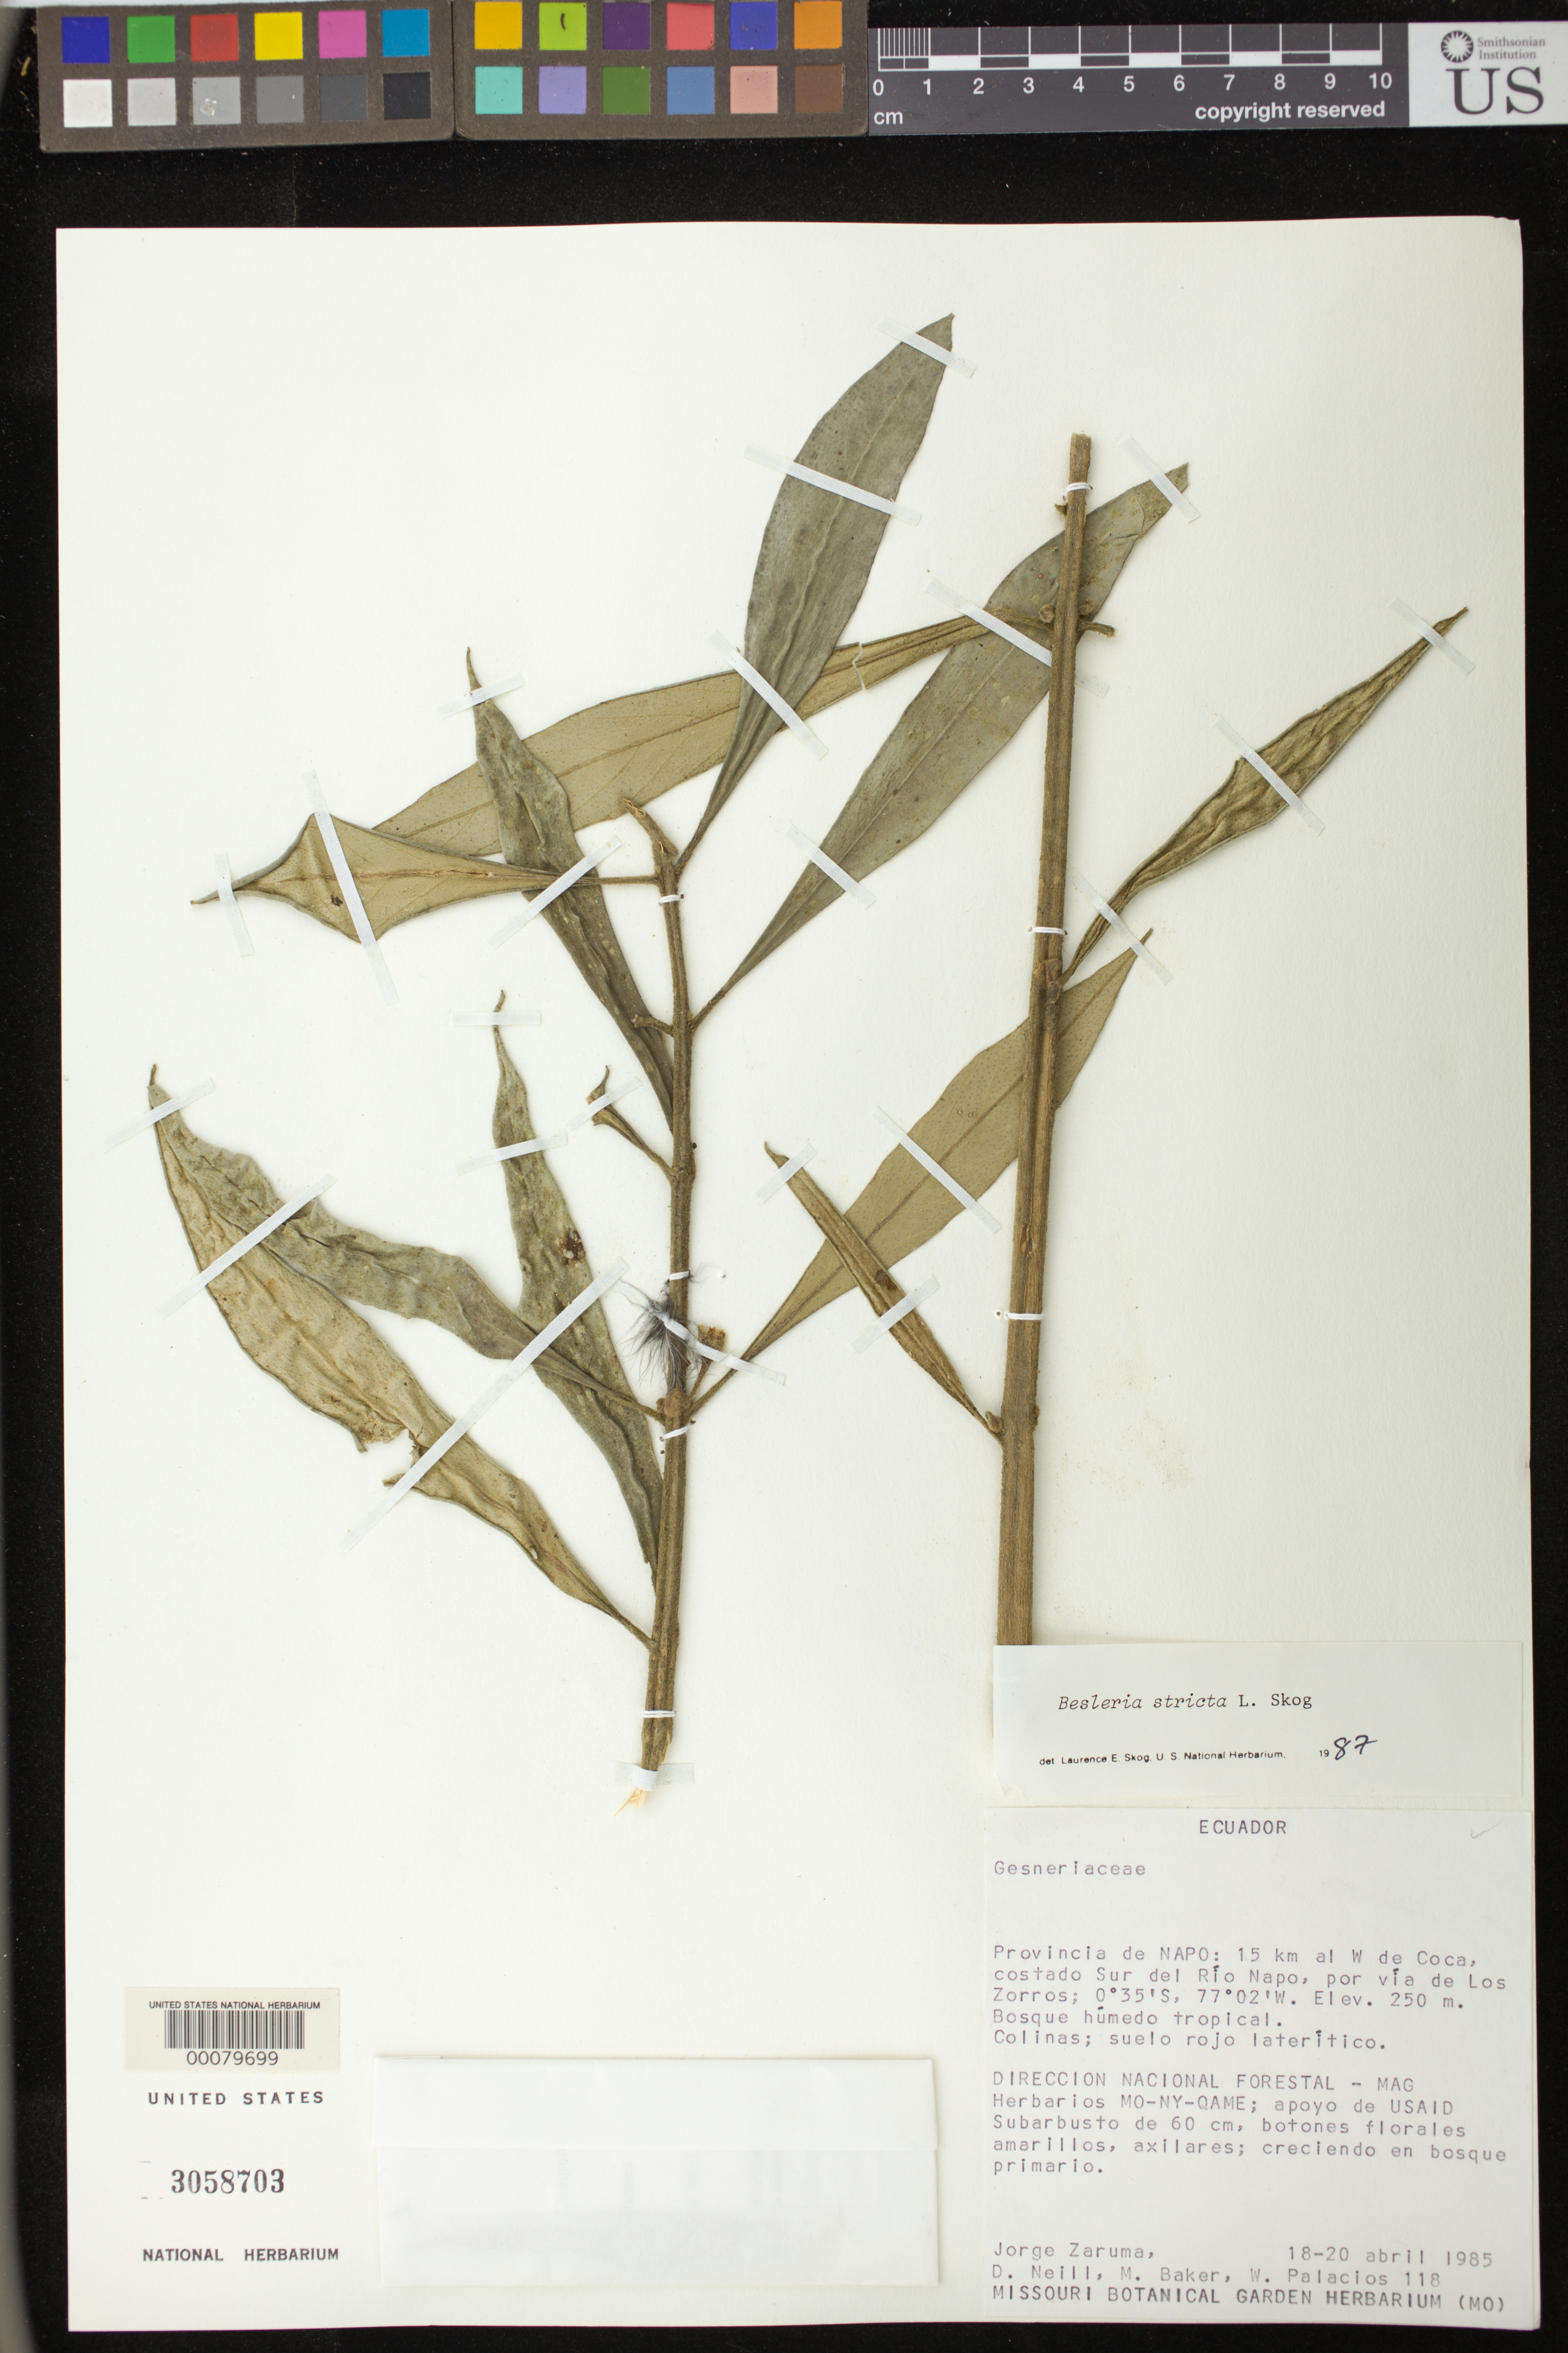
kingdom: Plantae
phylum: Tracheophyta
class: Magnoliopsida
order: Lamiales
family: Gesneriaceae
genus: Besleria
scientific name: Besleria stricta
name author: L.E. Skog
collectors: J. Zaruma & et al.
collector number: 118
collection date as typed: Apr 1985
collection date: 1985-04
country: Ecuador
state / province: Napo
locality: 15 km W of Coca, south side of Rio Napo, via Los Zorros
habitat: Humid tropical forest; growing in primary forest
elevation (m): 250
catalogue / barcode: US 3058703